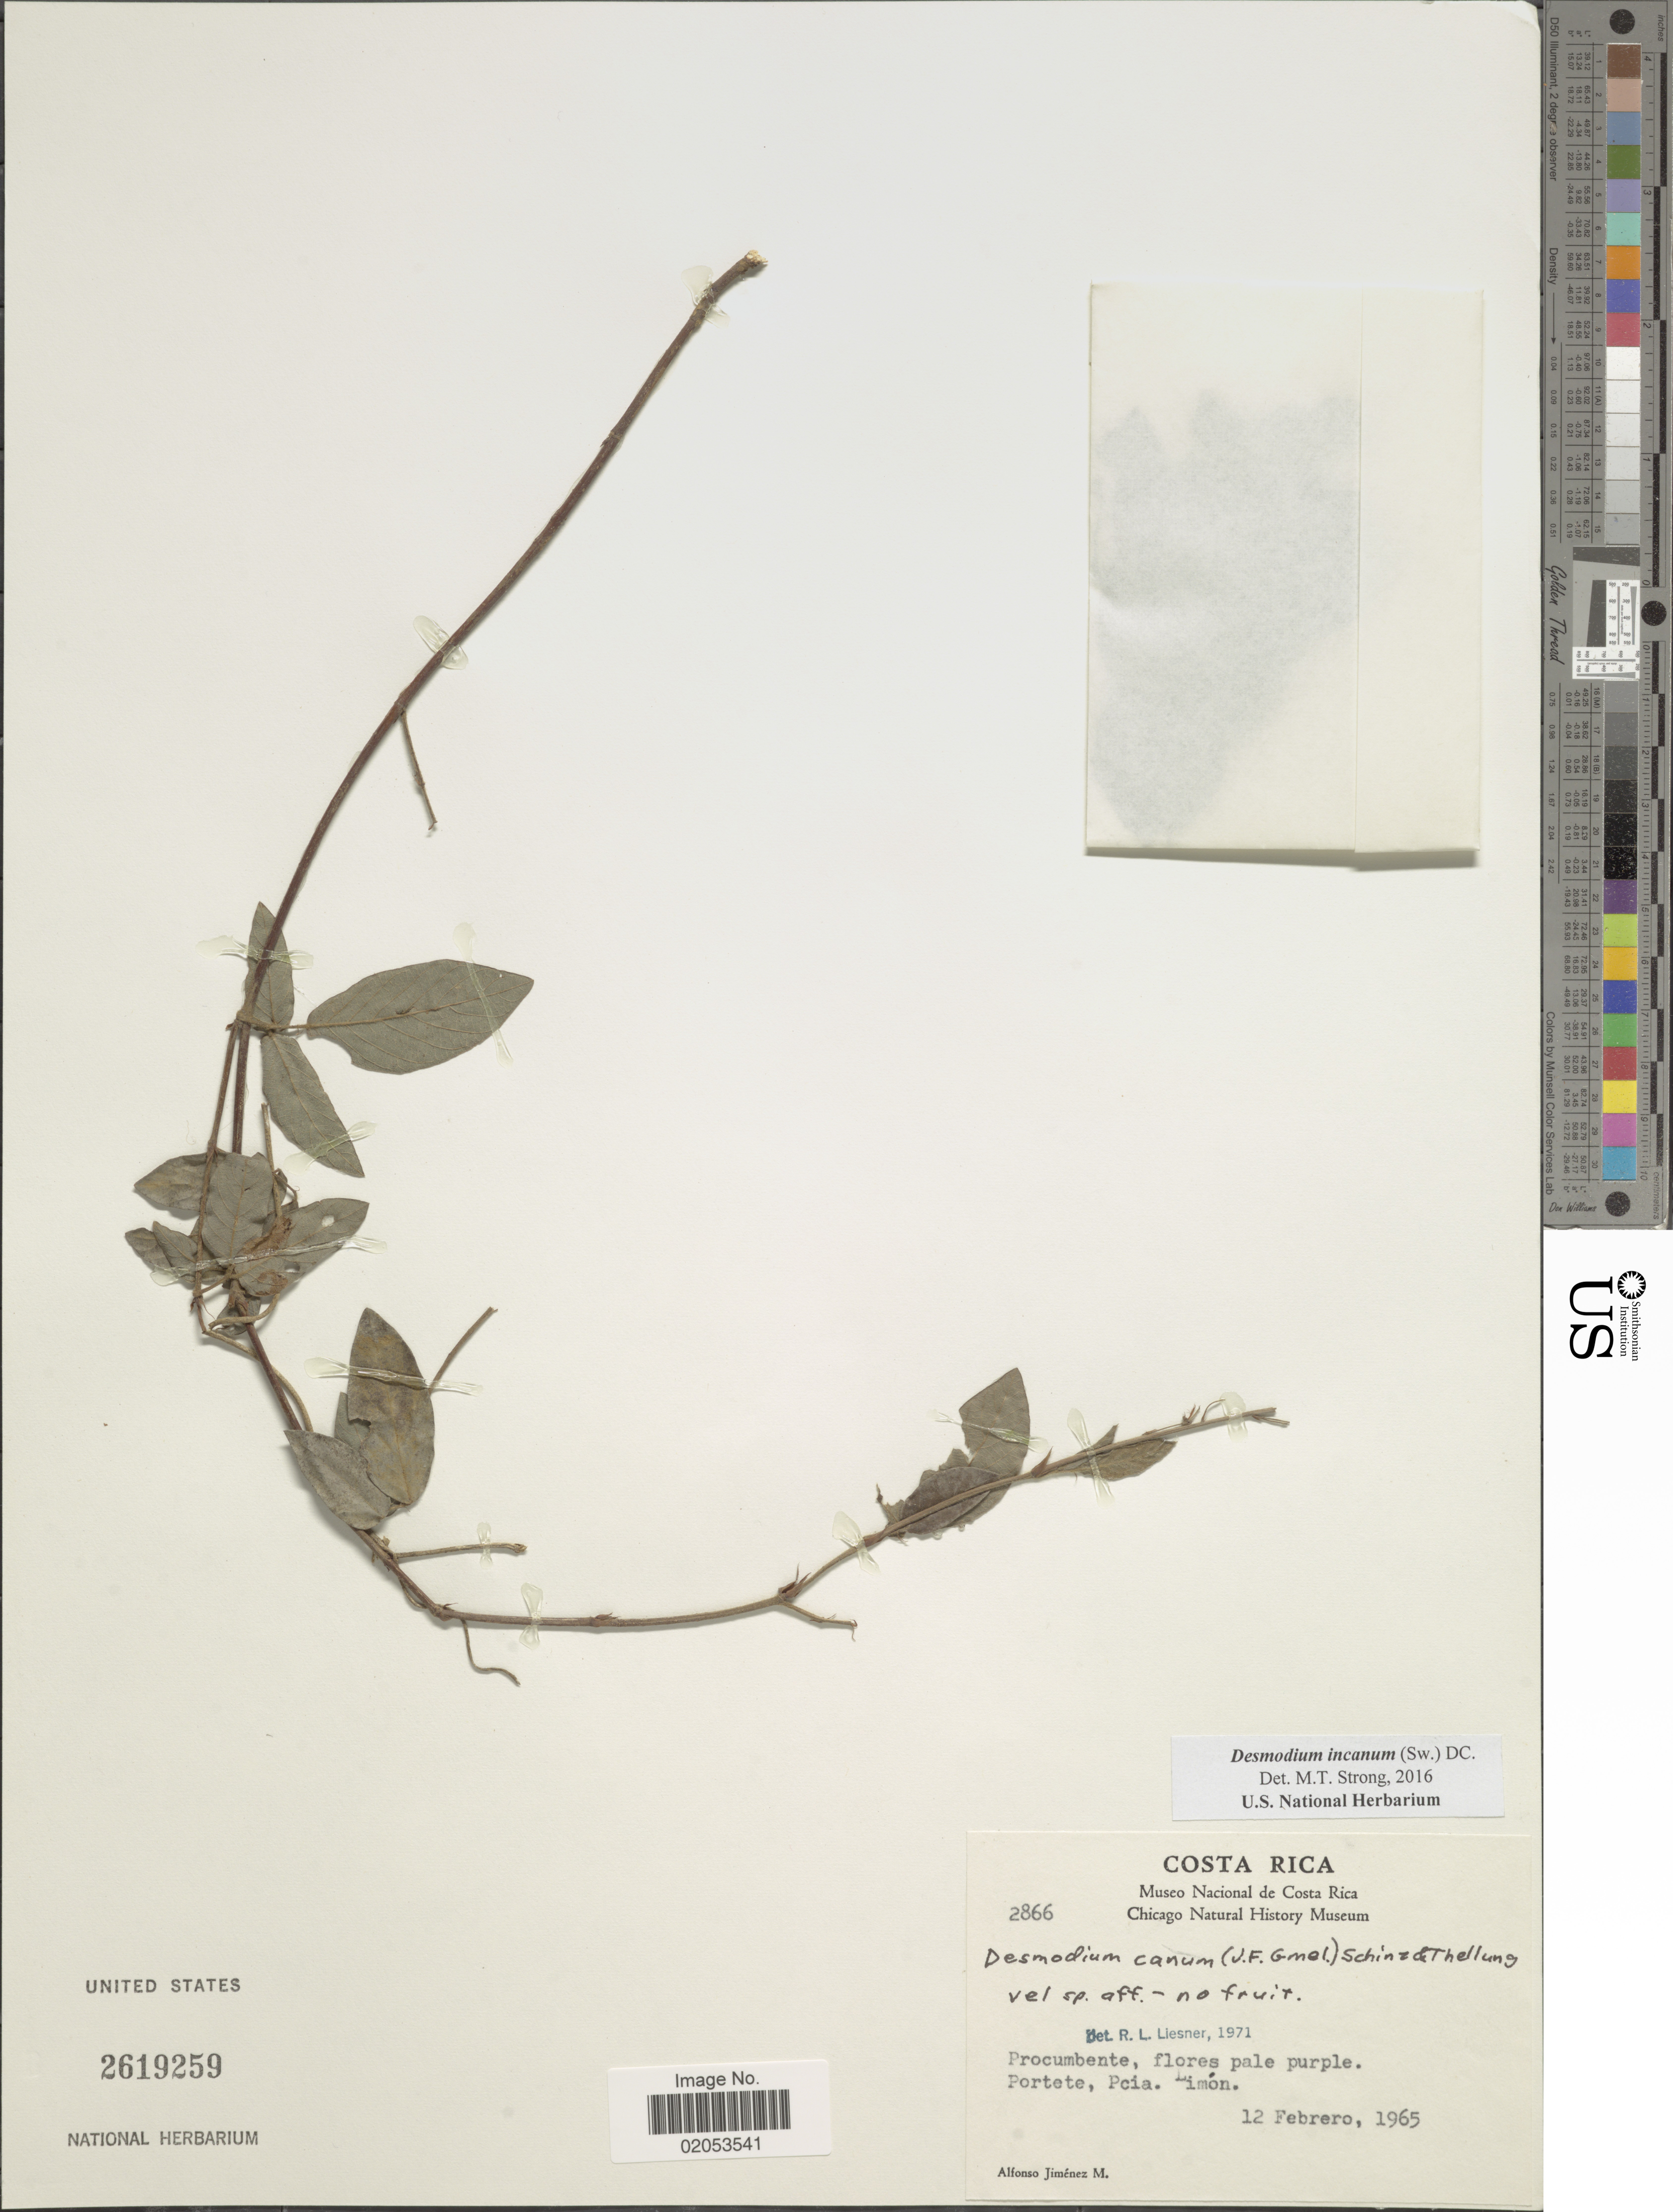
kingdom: Plantae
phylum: Tracheophyta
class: Magnoliopsida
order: Fabales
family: Fabaceae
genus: Desmodium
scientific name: Desmodium incanum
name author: (Sw.) DC.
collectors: A. Jimenez M.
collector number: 2866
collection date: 1965-02-12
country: Costa Rica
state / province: Limón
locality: Portete, Pcia Limón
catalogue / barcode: US 2619259